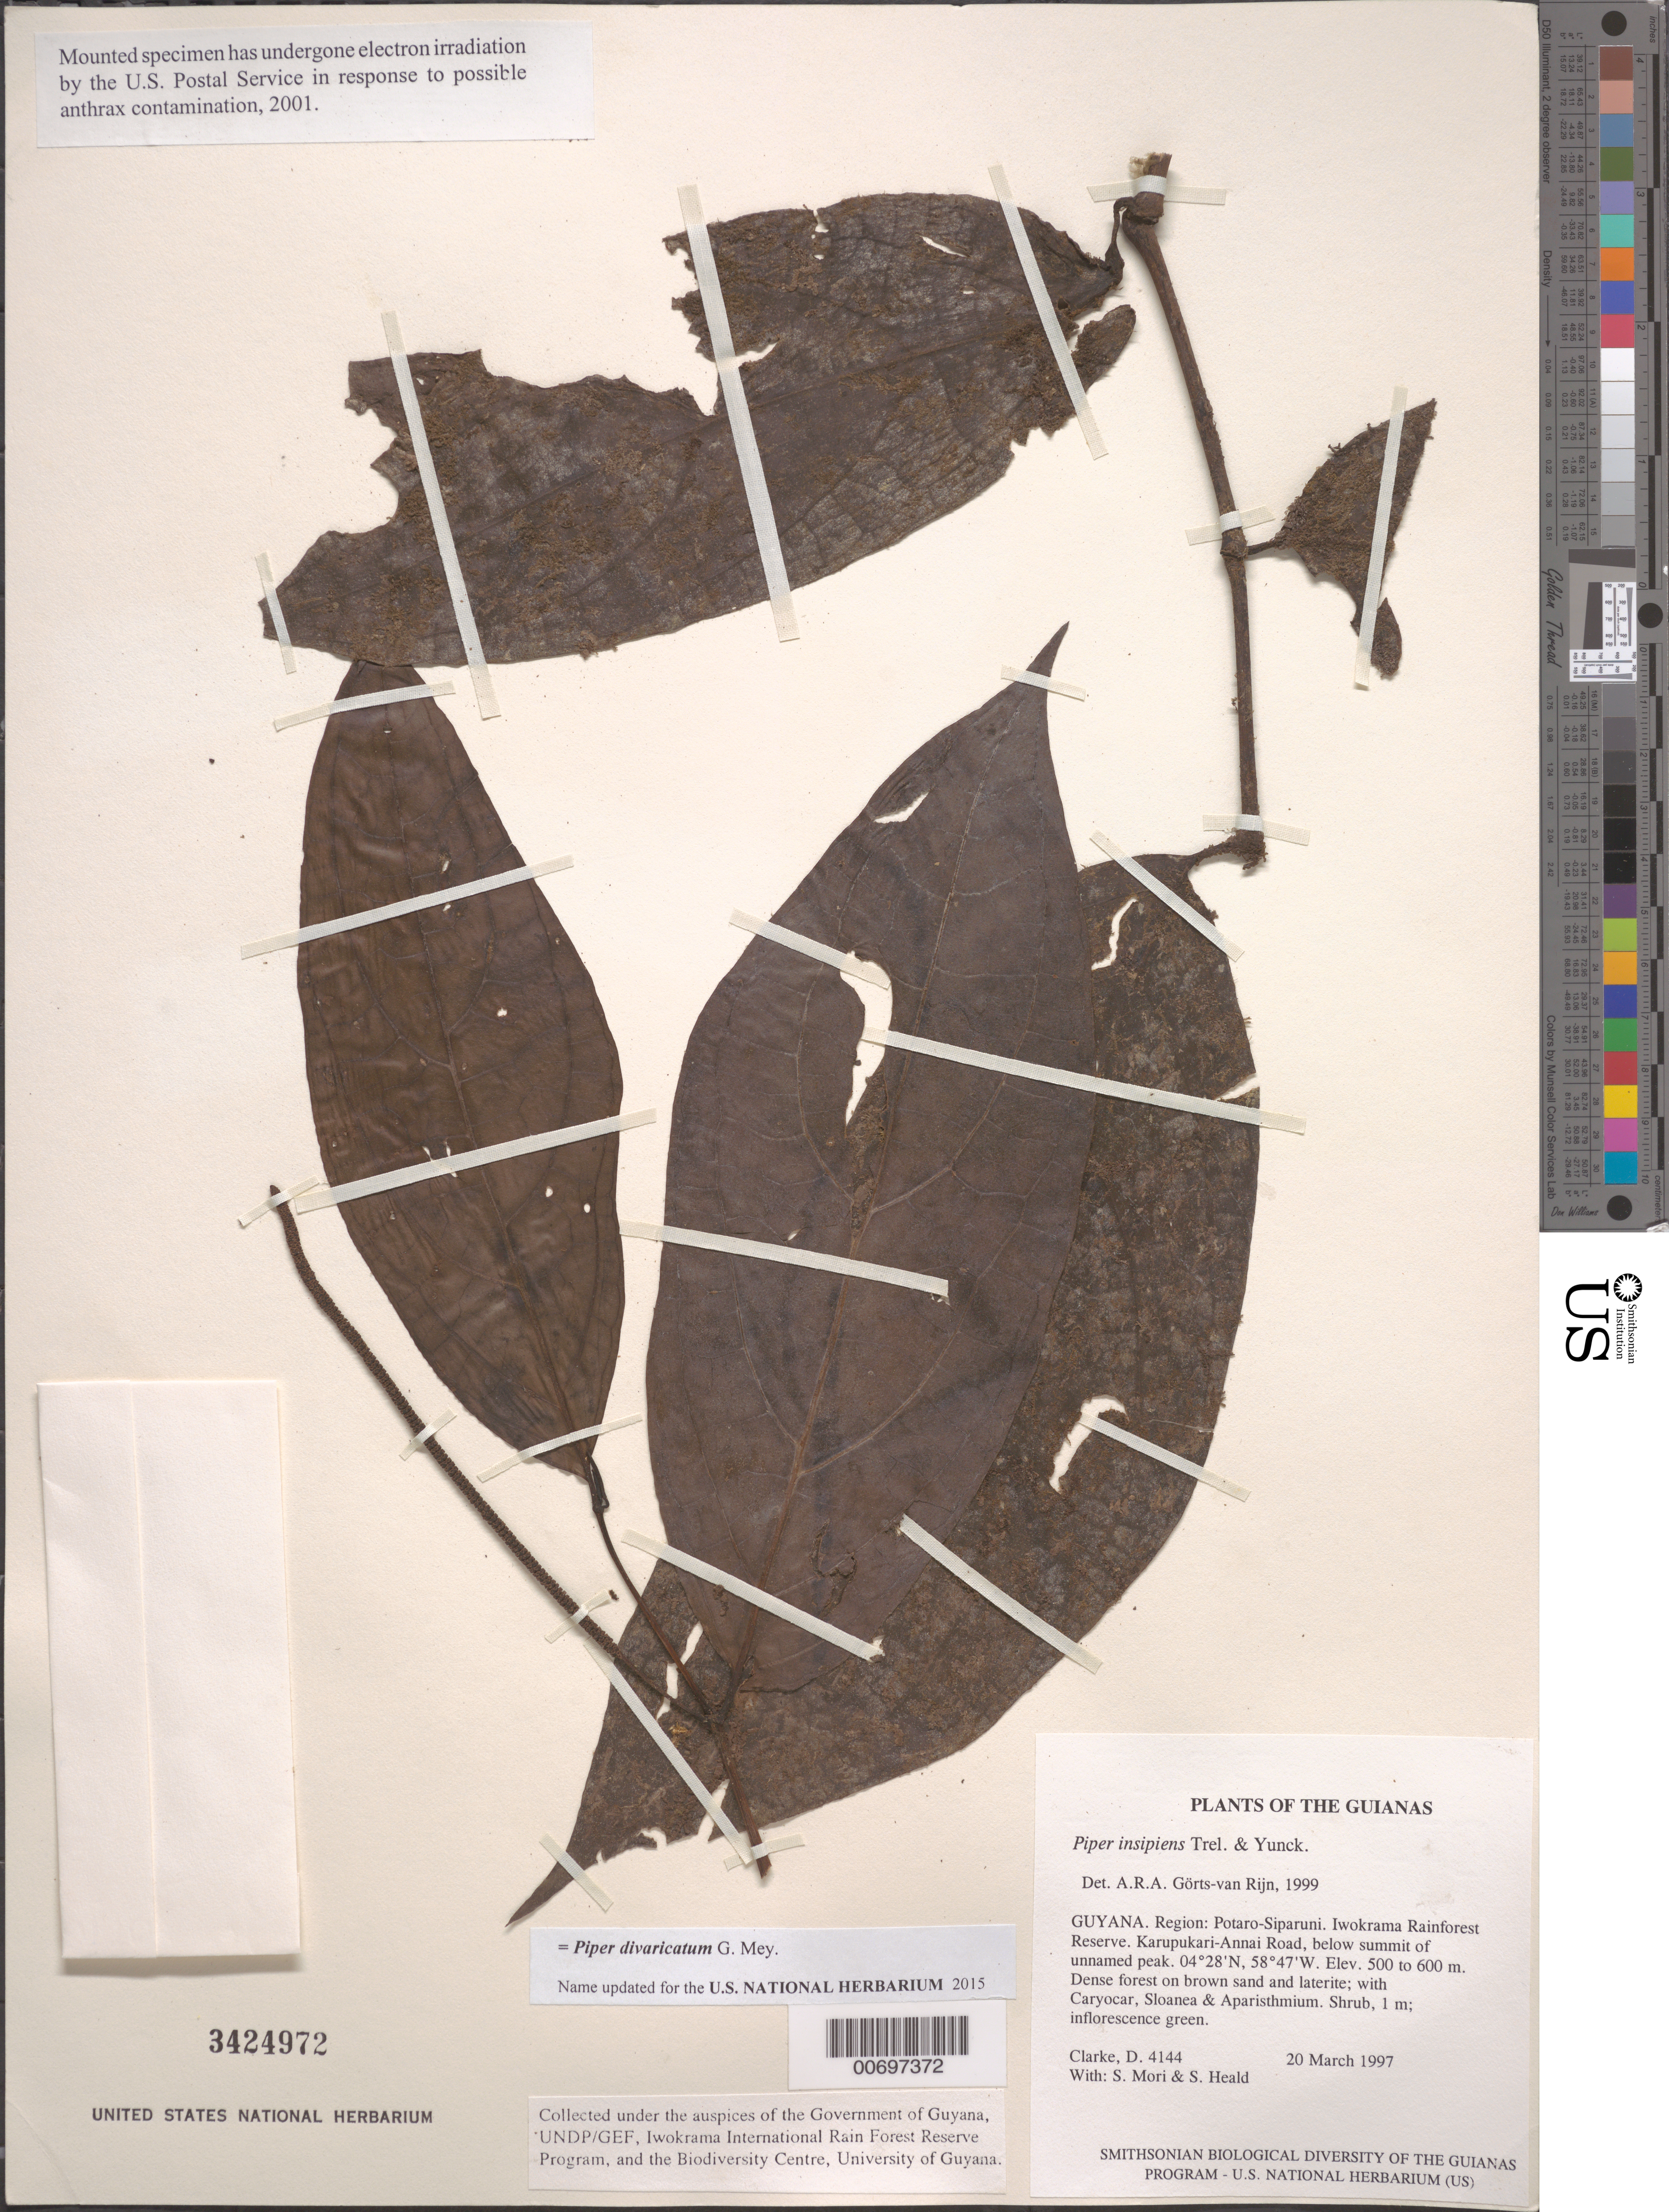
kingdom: Plantae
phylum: Tracheophyta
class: Magnoliopsida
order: Piperales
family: Piperaceae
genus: Piper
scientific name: Piper insipiens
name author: Trel. & Yunck.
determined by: Görts-van Rijn, A. R. A.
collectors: H. D. Clarke, S. Mori & S. Heald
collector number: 4144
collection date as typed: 20 March 1997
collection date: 1997-03-20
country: Guyana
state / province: Potaro-Siparuni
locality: Iwokrama Rainforest Reserve. Karupukari-Annai Road, below summit of unnamed peak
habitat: Dense forest on brown sand and laterite; with Caryocar, Sloanea & Aparisthmium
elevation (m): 500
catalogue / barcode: US 3424972